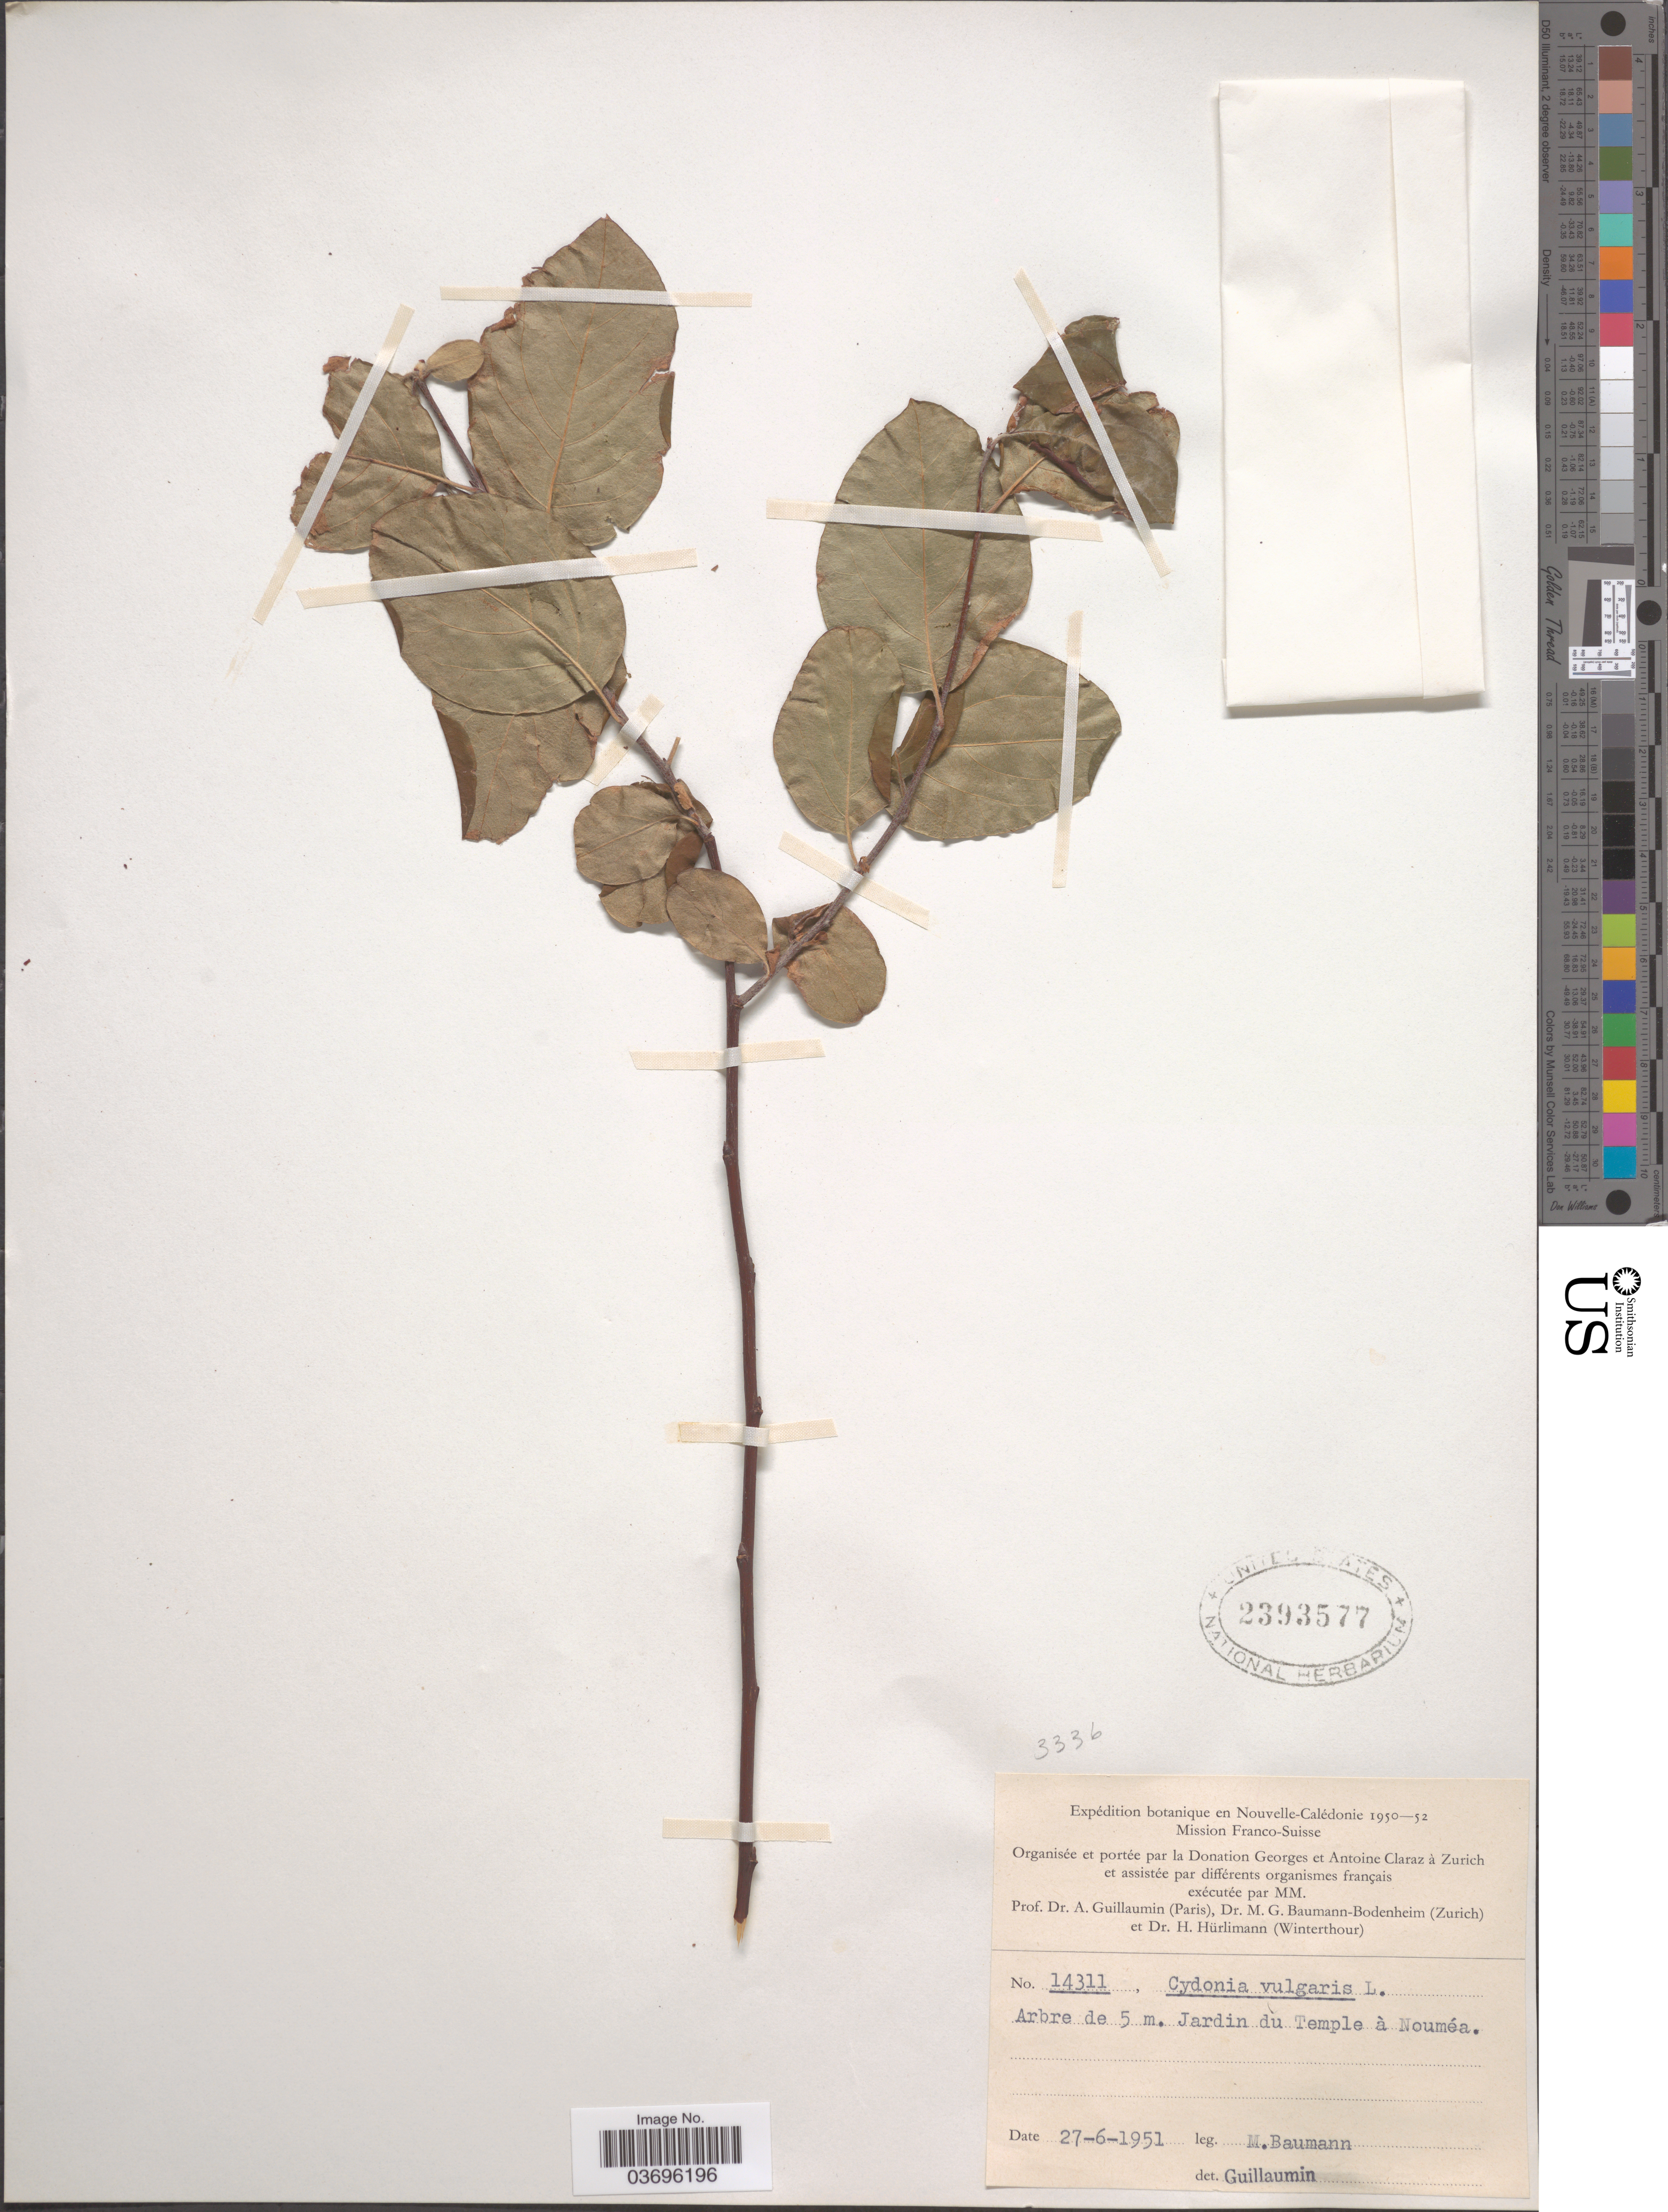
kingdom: Plantae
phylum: Tracheophyta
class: Magnoliopsida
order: Rosales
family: Rosaceae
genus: Cydonia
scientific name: Cydonia vulgaris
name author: Pers.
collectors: M. G. Baumann-Bodenheim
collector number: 14311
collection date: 1951-06-27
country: New Caledonia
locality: Jardin du Temple à Nouméa.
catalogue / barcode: US 2393577